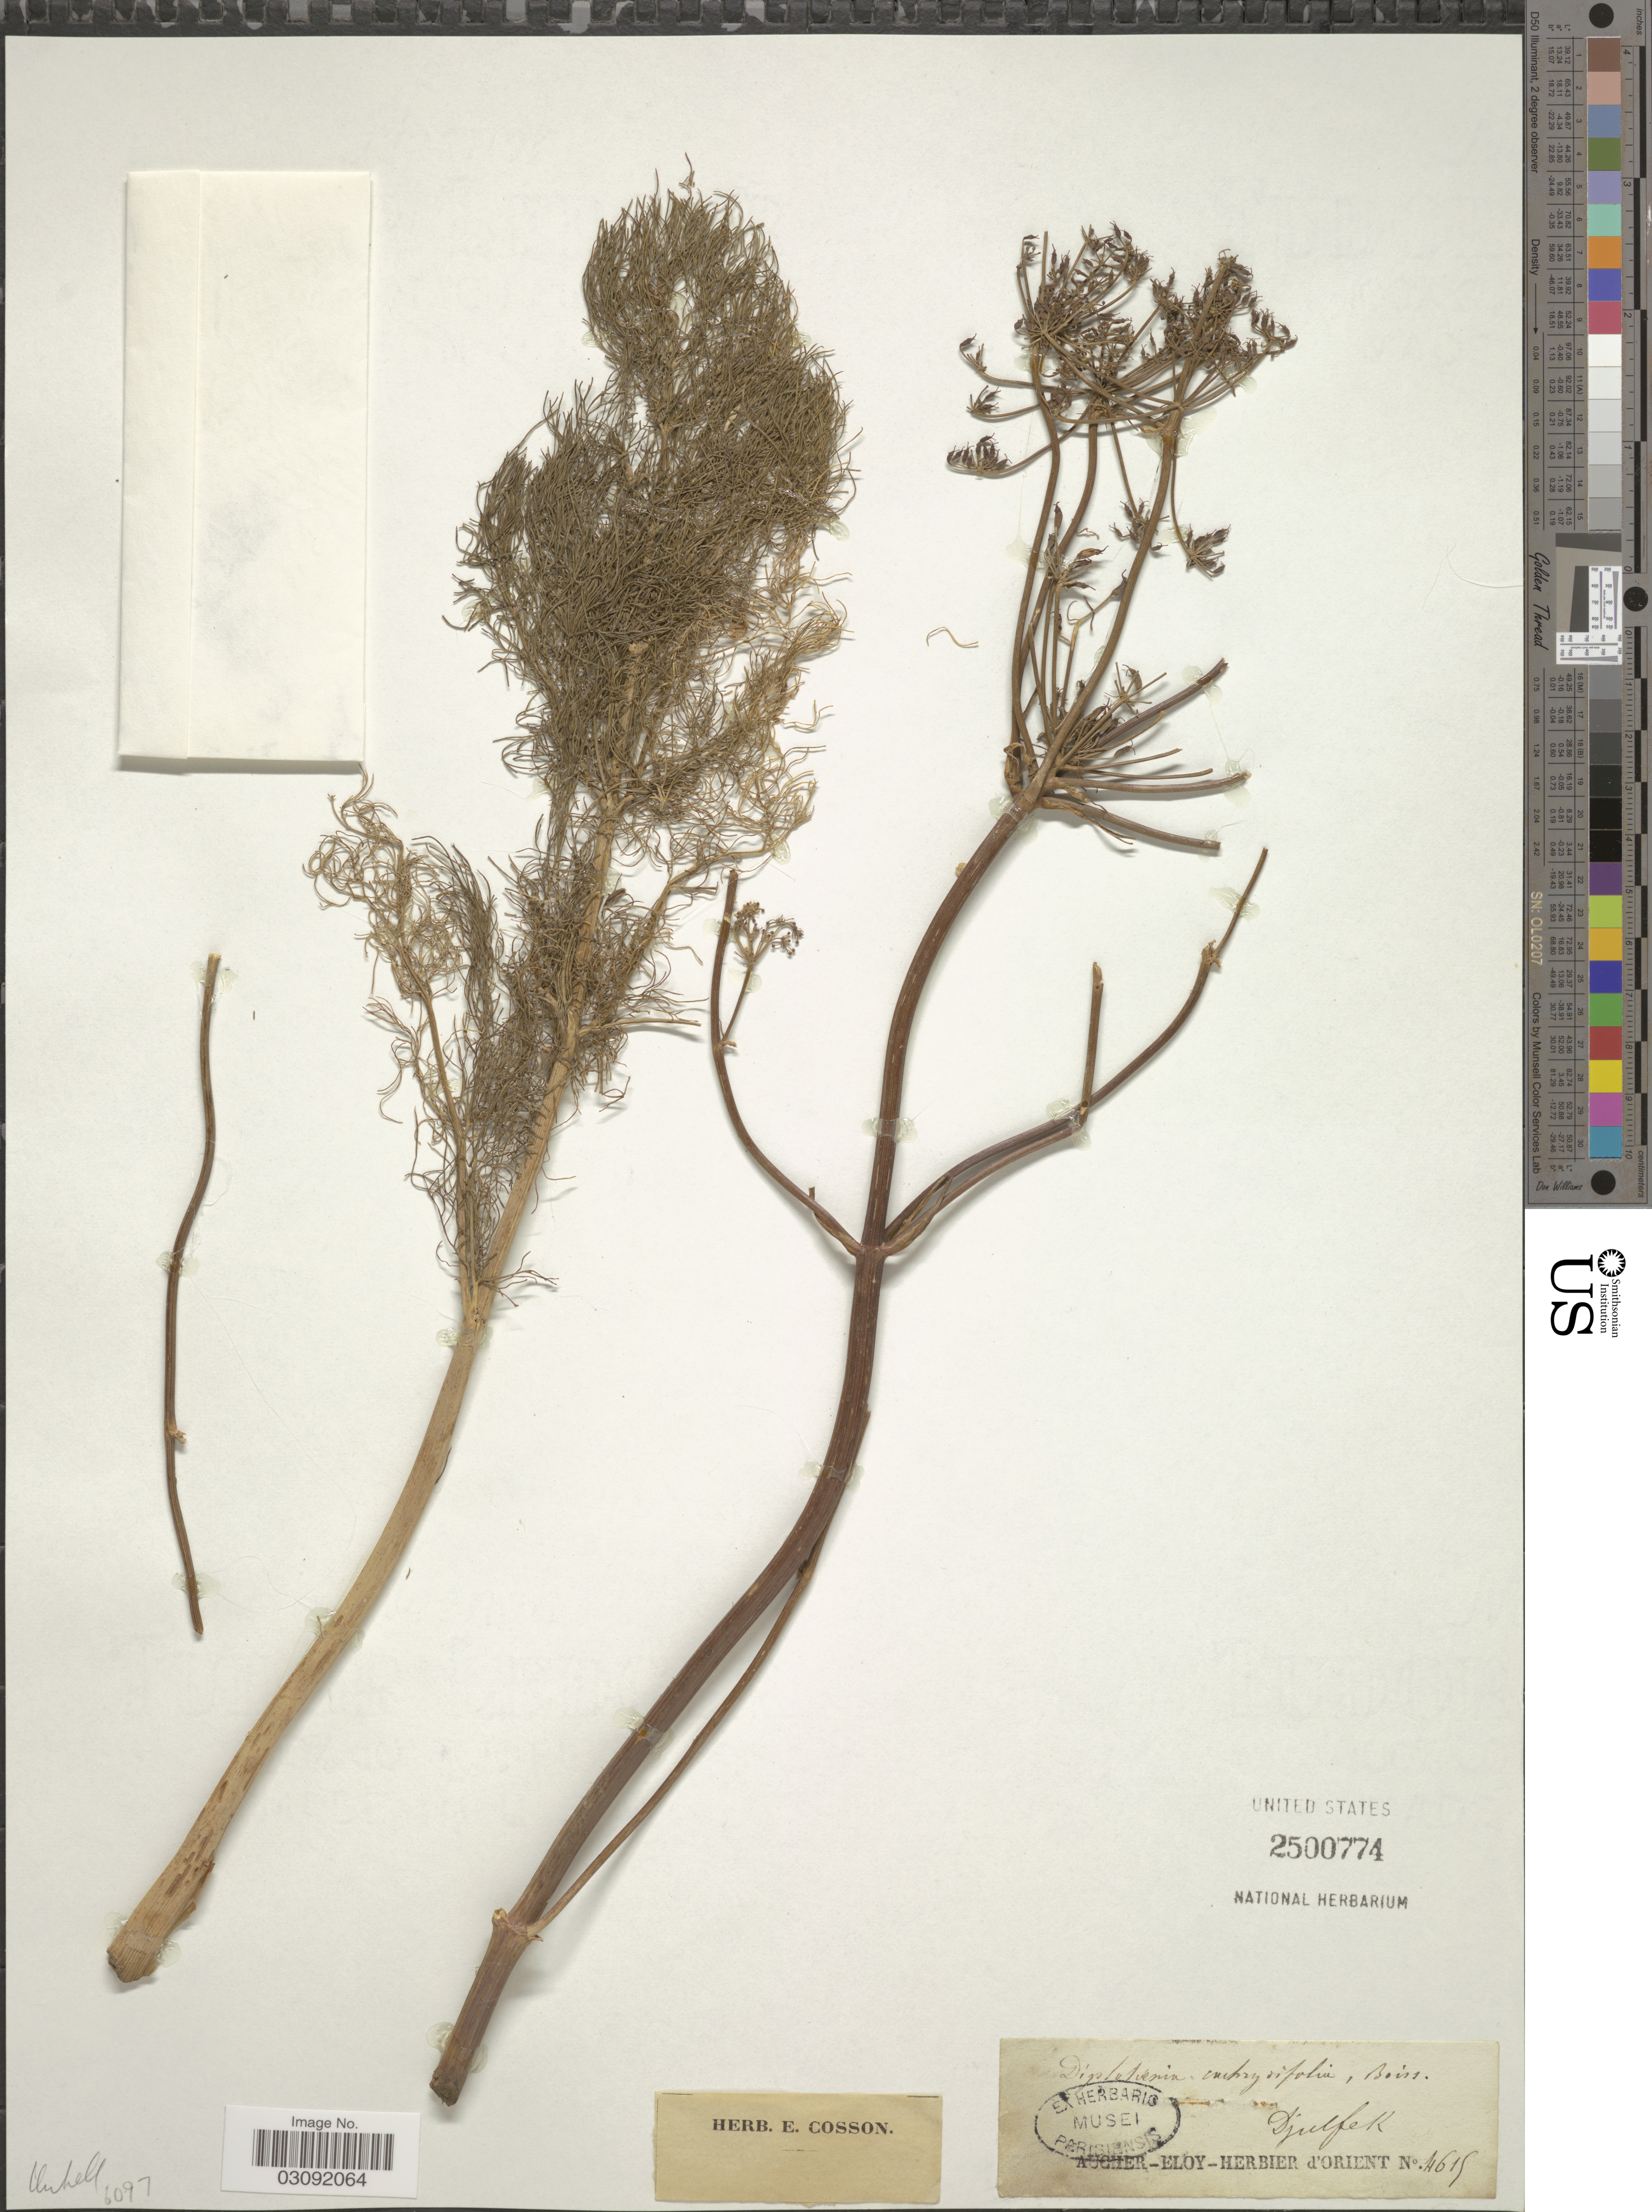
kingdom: Plantae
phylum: Tracheophyta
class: Magnoliopsida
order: Apiales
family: Apiaceae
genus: Diplotaenia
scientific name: Diplotaenia cachrydifolia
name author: Boiss.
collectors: ex herb. E. Cosson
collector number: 4615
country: Iran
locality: Djulfek.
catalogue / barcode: US 2500774